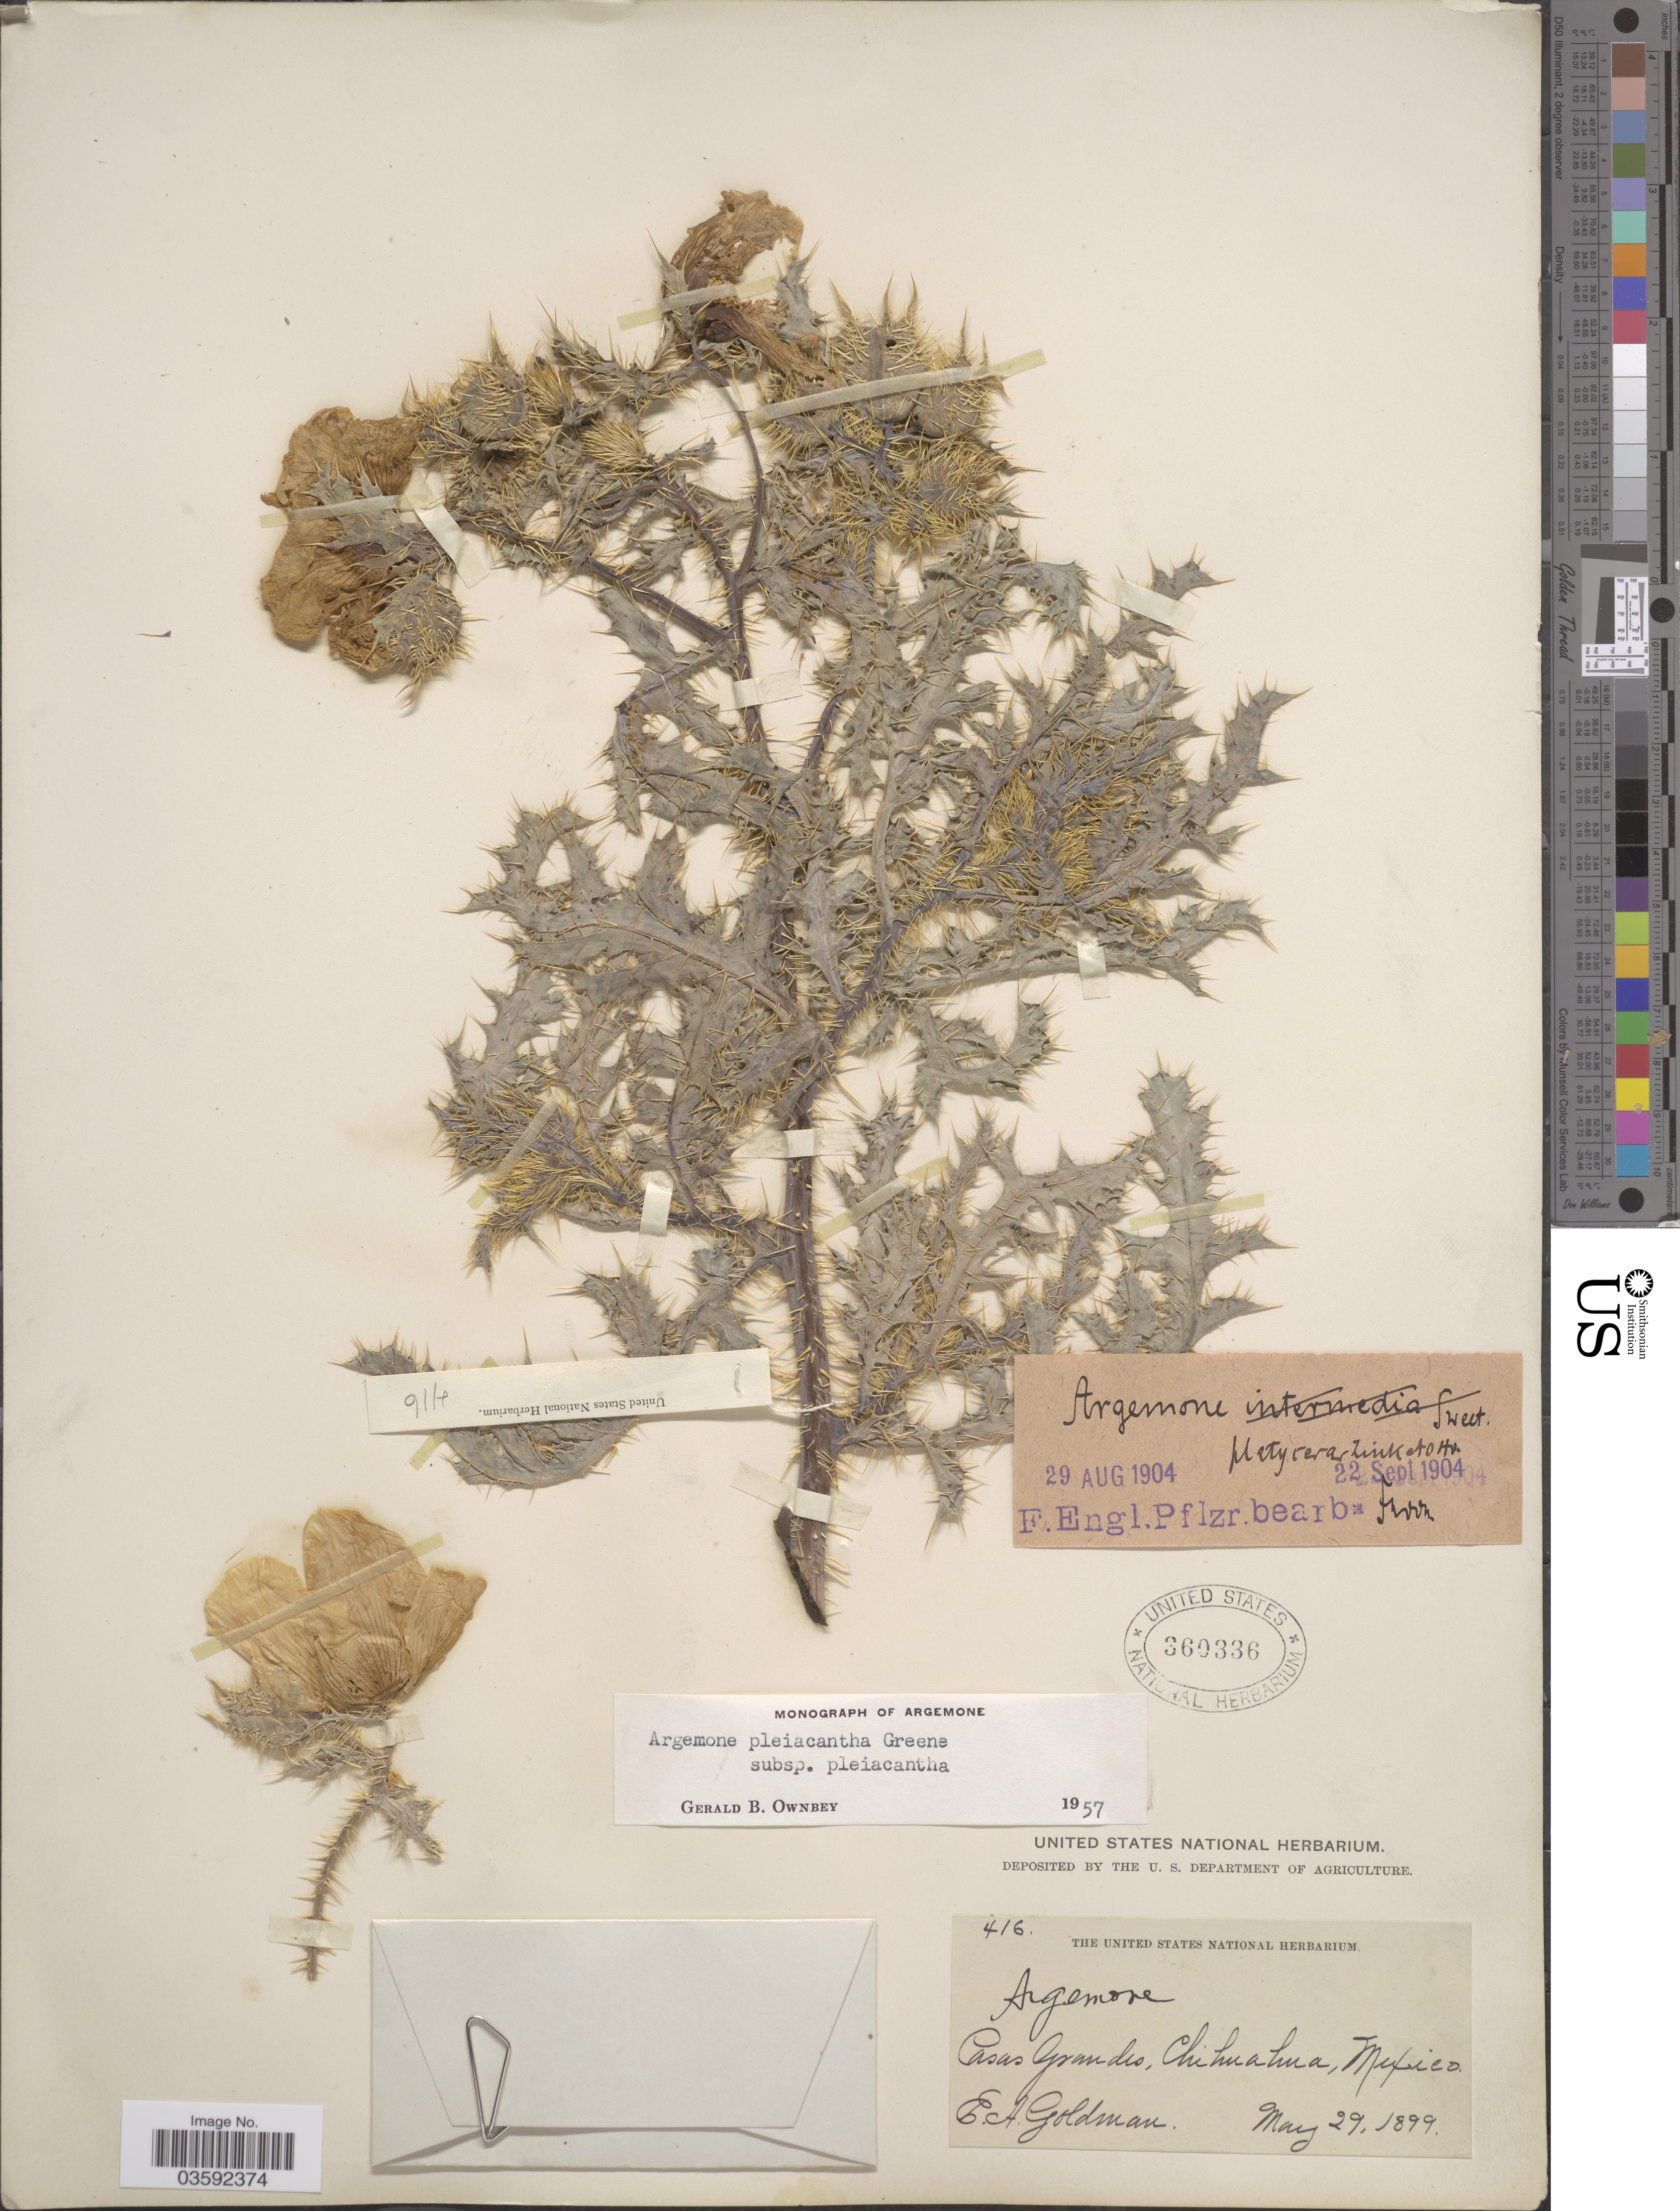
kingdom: Plantae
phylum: Tracheophyta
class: Magnoliopsida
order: Ranunculales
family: Papaveraceae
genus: Argemone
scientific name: Argemone pleiacantha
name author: Greene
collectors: E. A. Goldman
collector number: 416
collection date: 1899-05-29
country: Mexico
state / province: Chihuahua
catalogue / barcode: US 360336